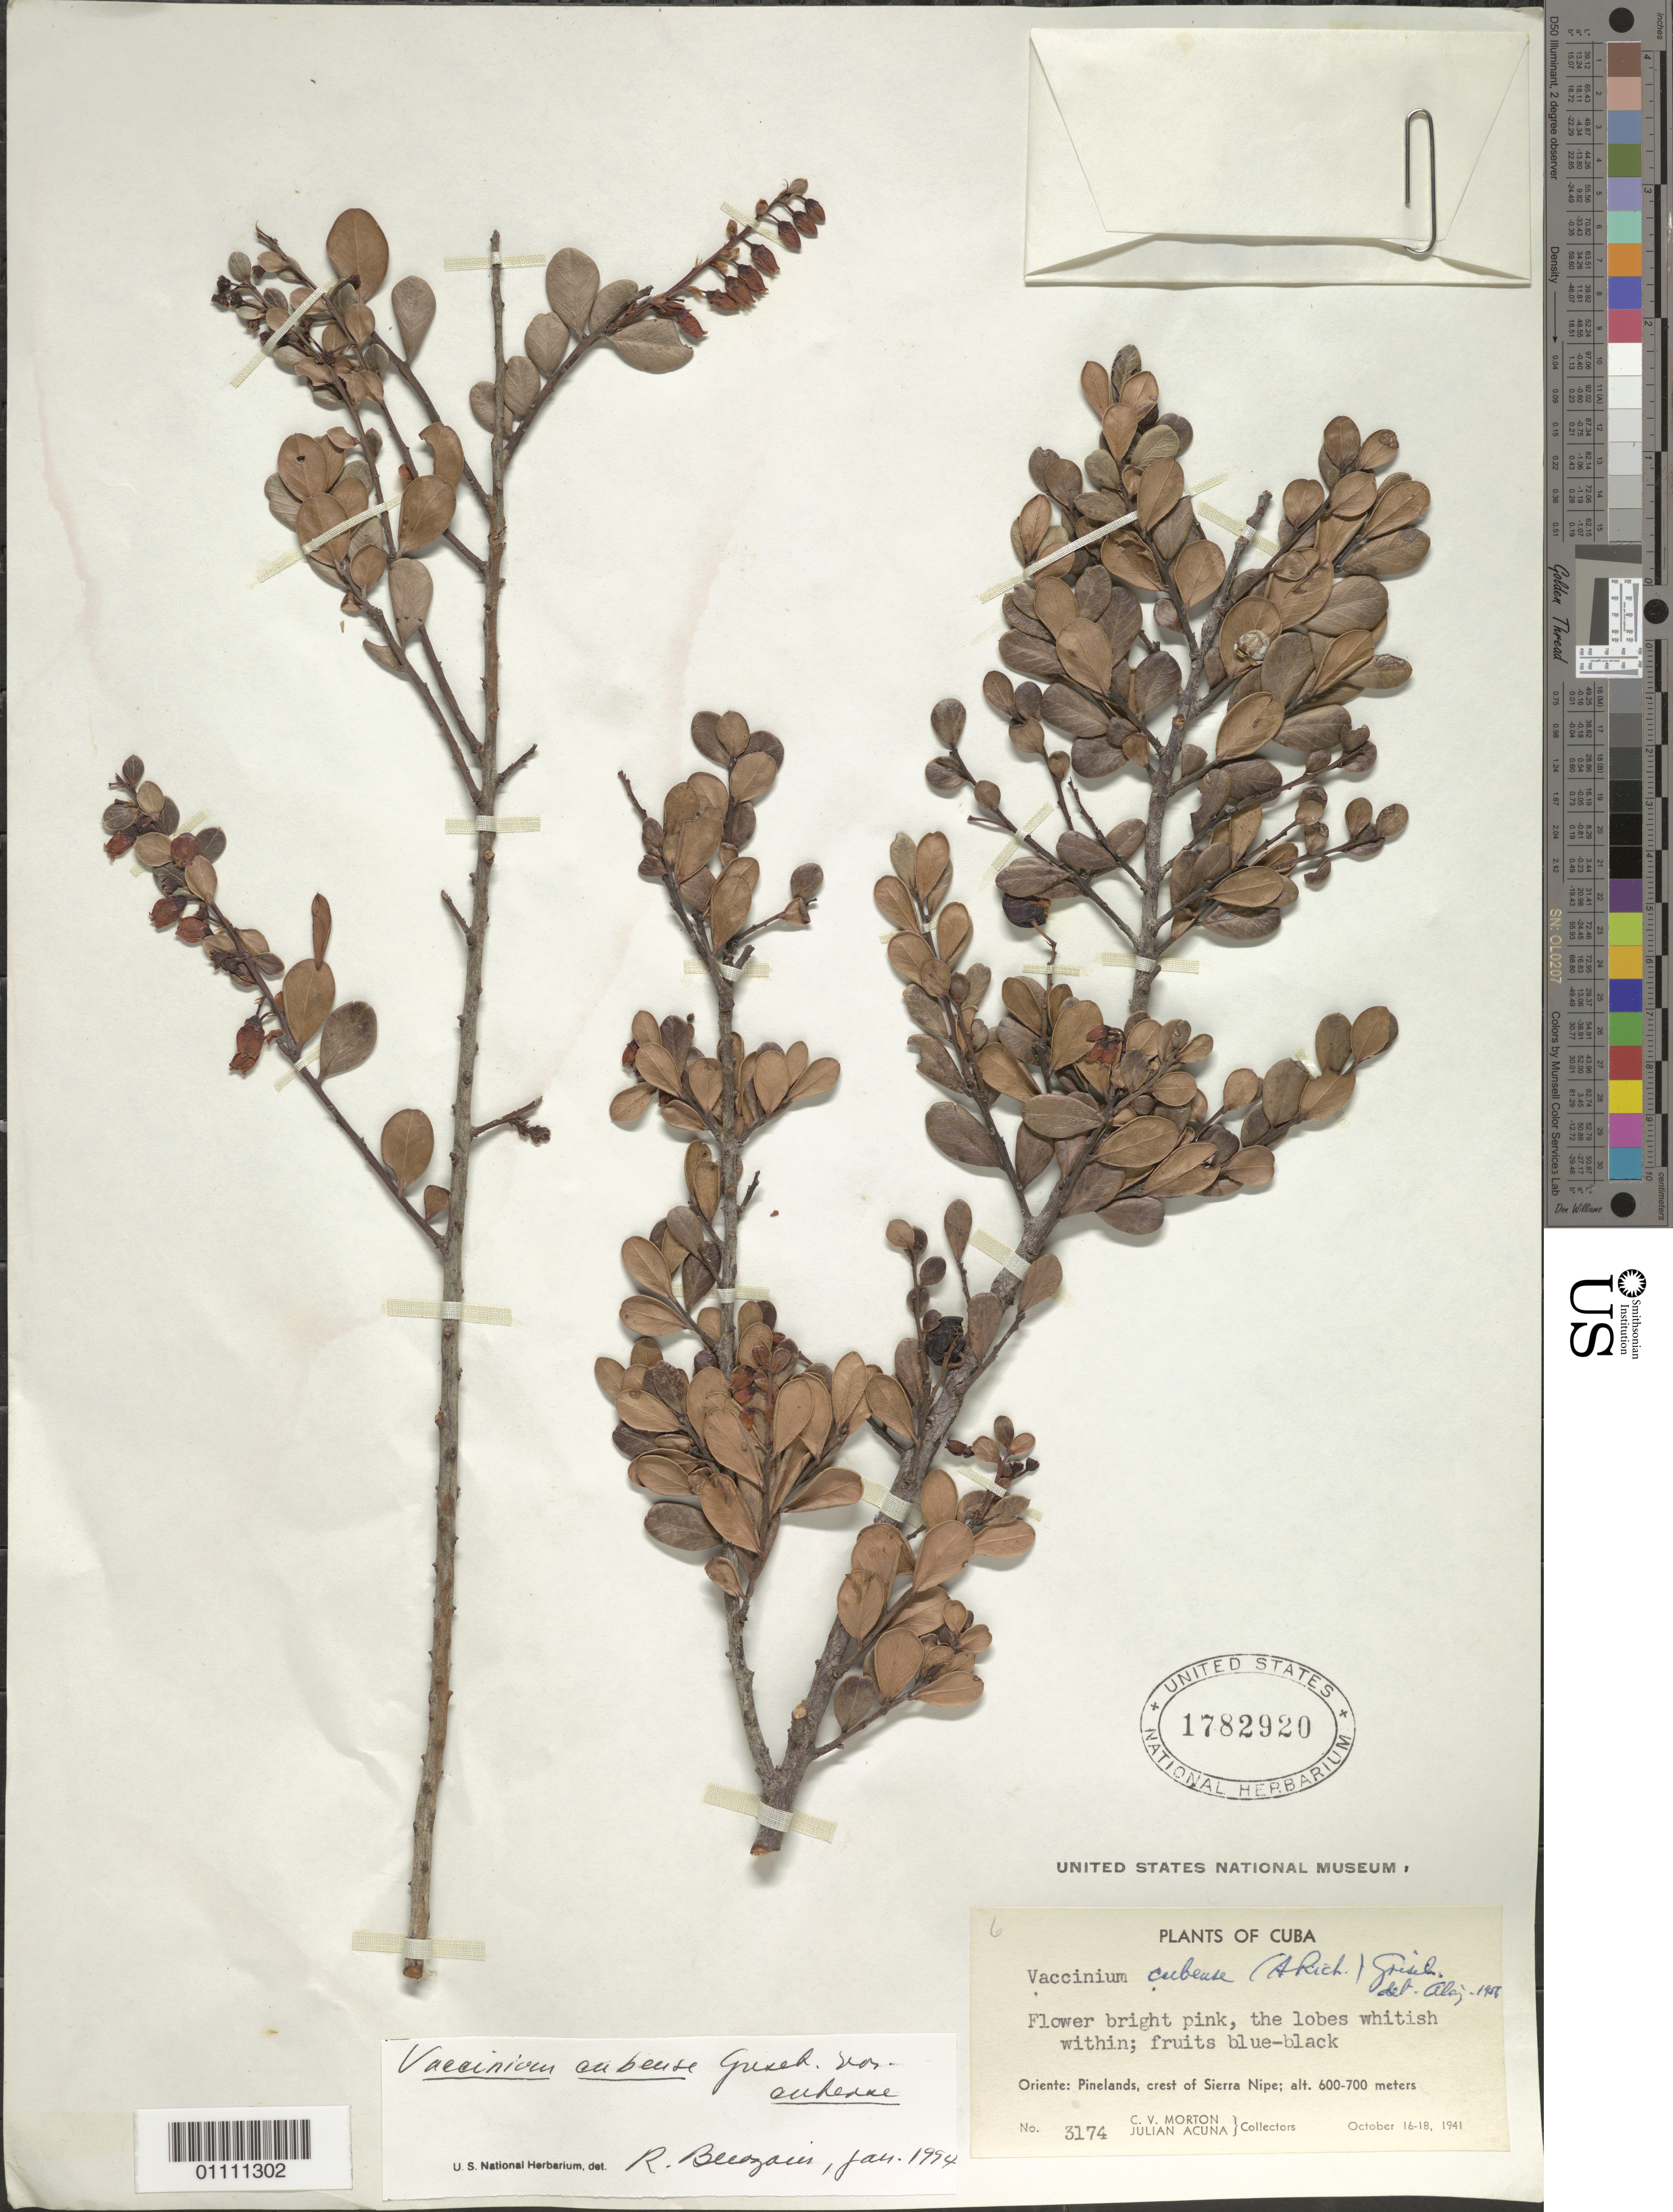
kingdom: Plantae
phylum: Tracheophyta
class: Magnoliopsida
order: Ericales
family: Ericaceae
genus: Vaccinium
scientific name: Vaccinium cubense var. cubense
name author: (A. Rich.) Griseb.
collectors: C. V. Morton & J. Acuña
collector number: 3174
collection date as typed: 16 Oct 1941 to 18 Oct 1941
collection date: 1941-10-16/1941-10-18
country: Cuba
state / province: Holguín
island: Cuba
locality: Pinelands, crest of Sierra Nipe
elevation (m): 600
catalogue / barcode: US 1782920